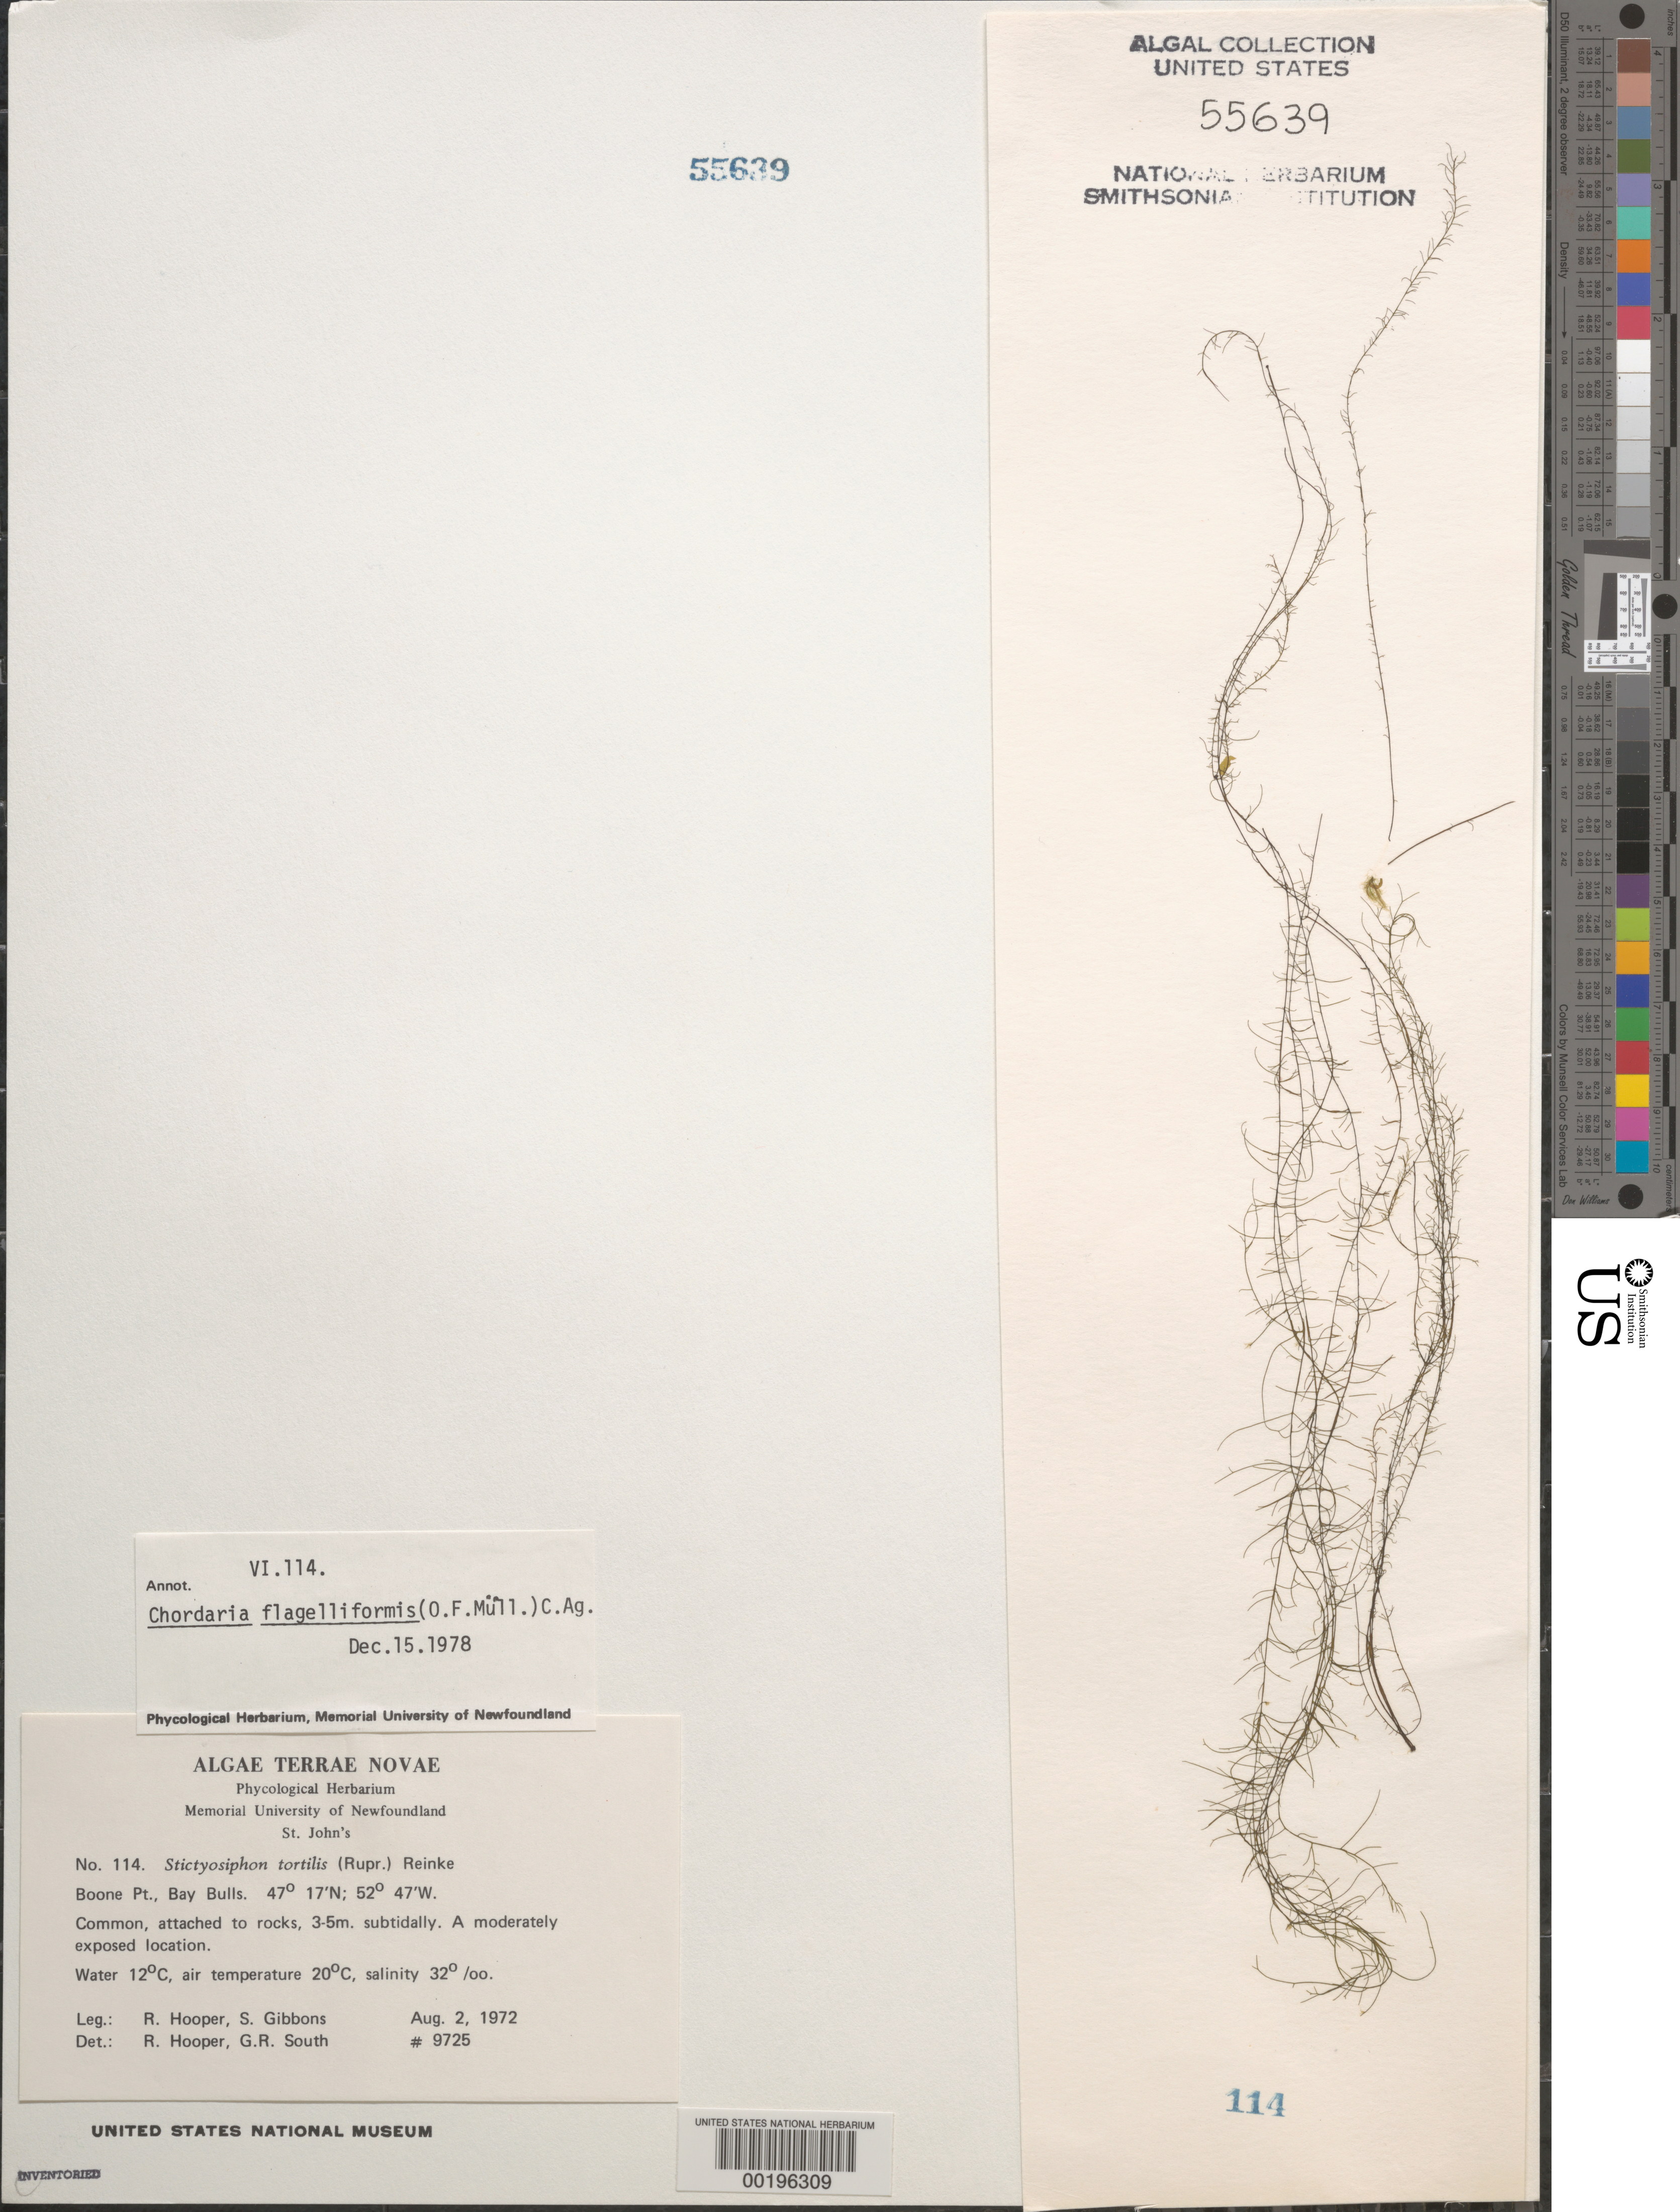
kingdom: Chromista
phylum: Ochrophyta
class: Phaeophyceae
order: Ectocarpales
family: Chordariaceae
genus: Chordaria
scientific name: Chordaria flagelliformis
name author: (Hudson) Grev.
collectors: R. G. Hooper & S. Gibbons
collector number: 9725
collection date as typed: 02 Aug 1971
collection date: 1971-08-02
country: Canada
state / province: Newfoundland and Labrador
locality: Boone Point, Bay Bulls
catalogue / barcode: US 55639